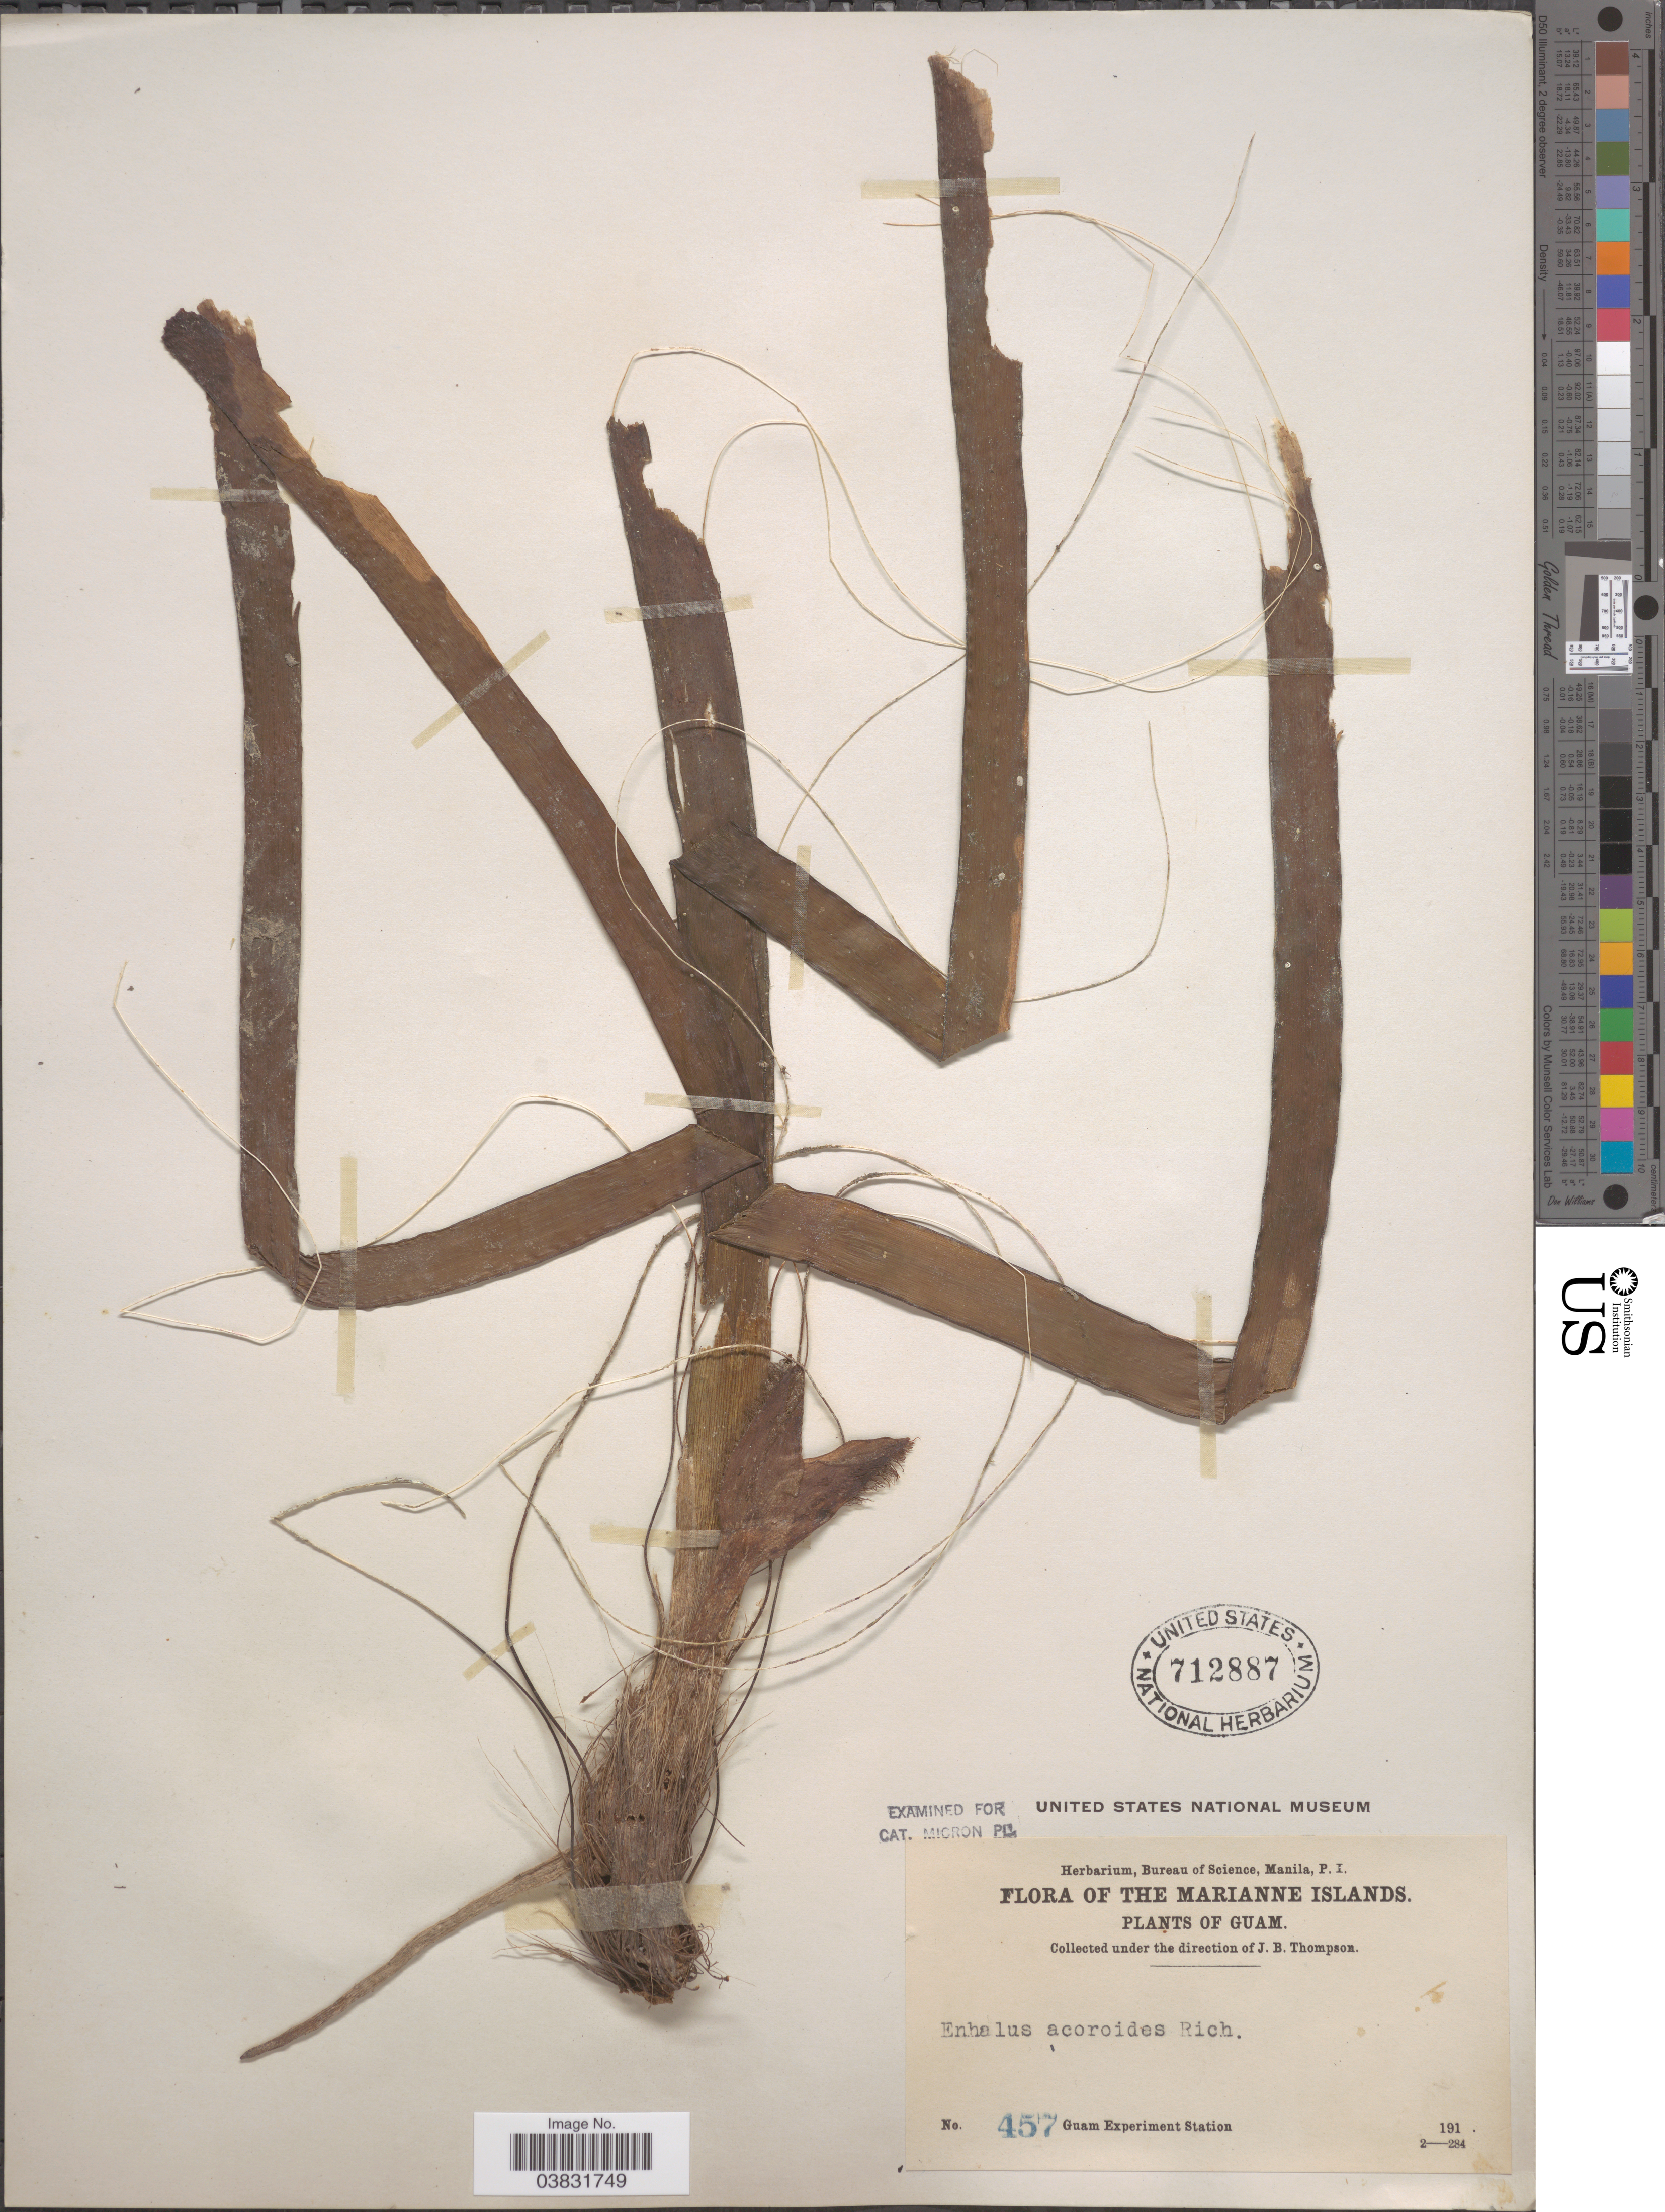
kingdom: Plantae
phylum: Tracheophyta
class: Liliopsida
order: Alismatales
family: Hydrocharitaceae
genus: Enhalus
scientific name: Enhalus acoroides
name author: (L. f.) Royle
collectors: Guam Exp. Sta.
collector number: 457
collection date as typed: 191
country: Guam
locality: The Marianne Islands.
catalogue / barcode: US 712887